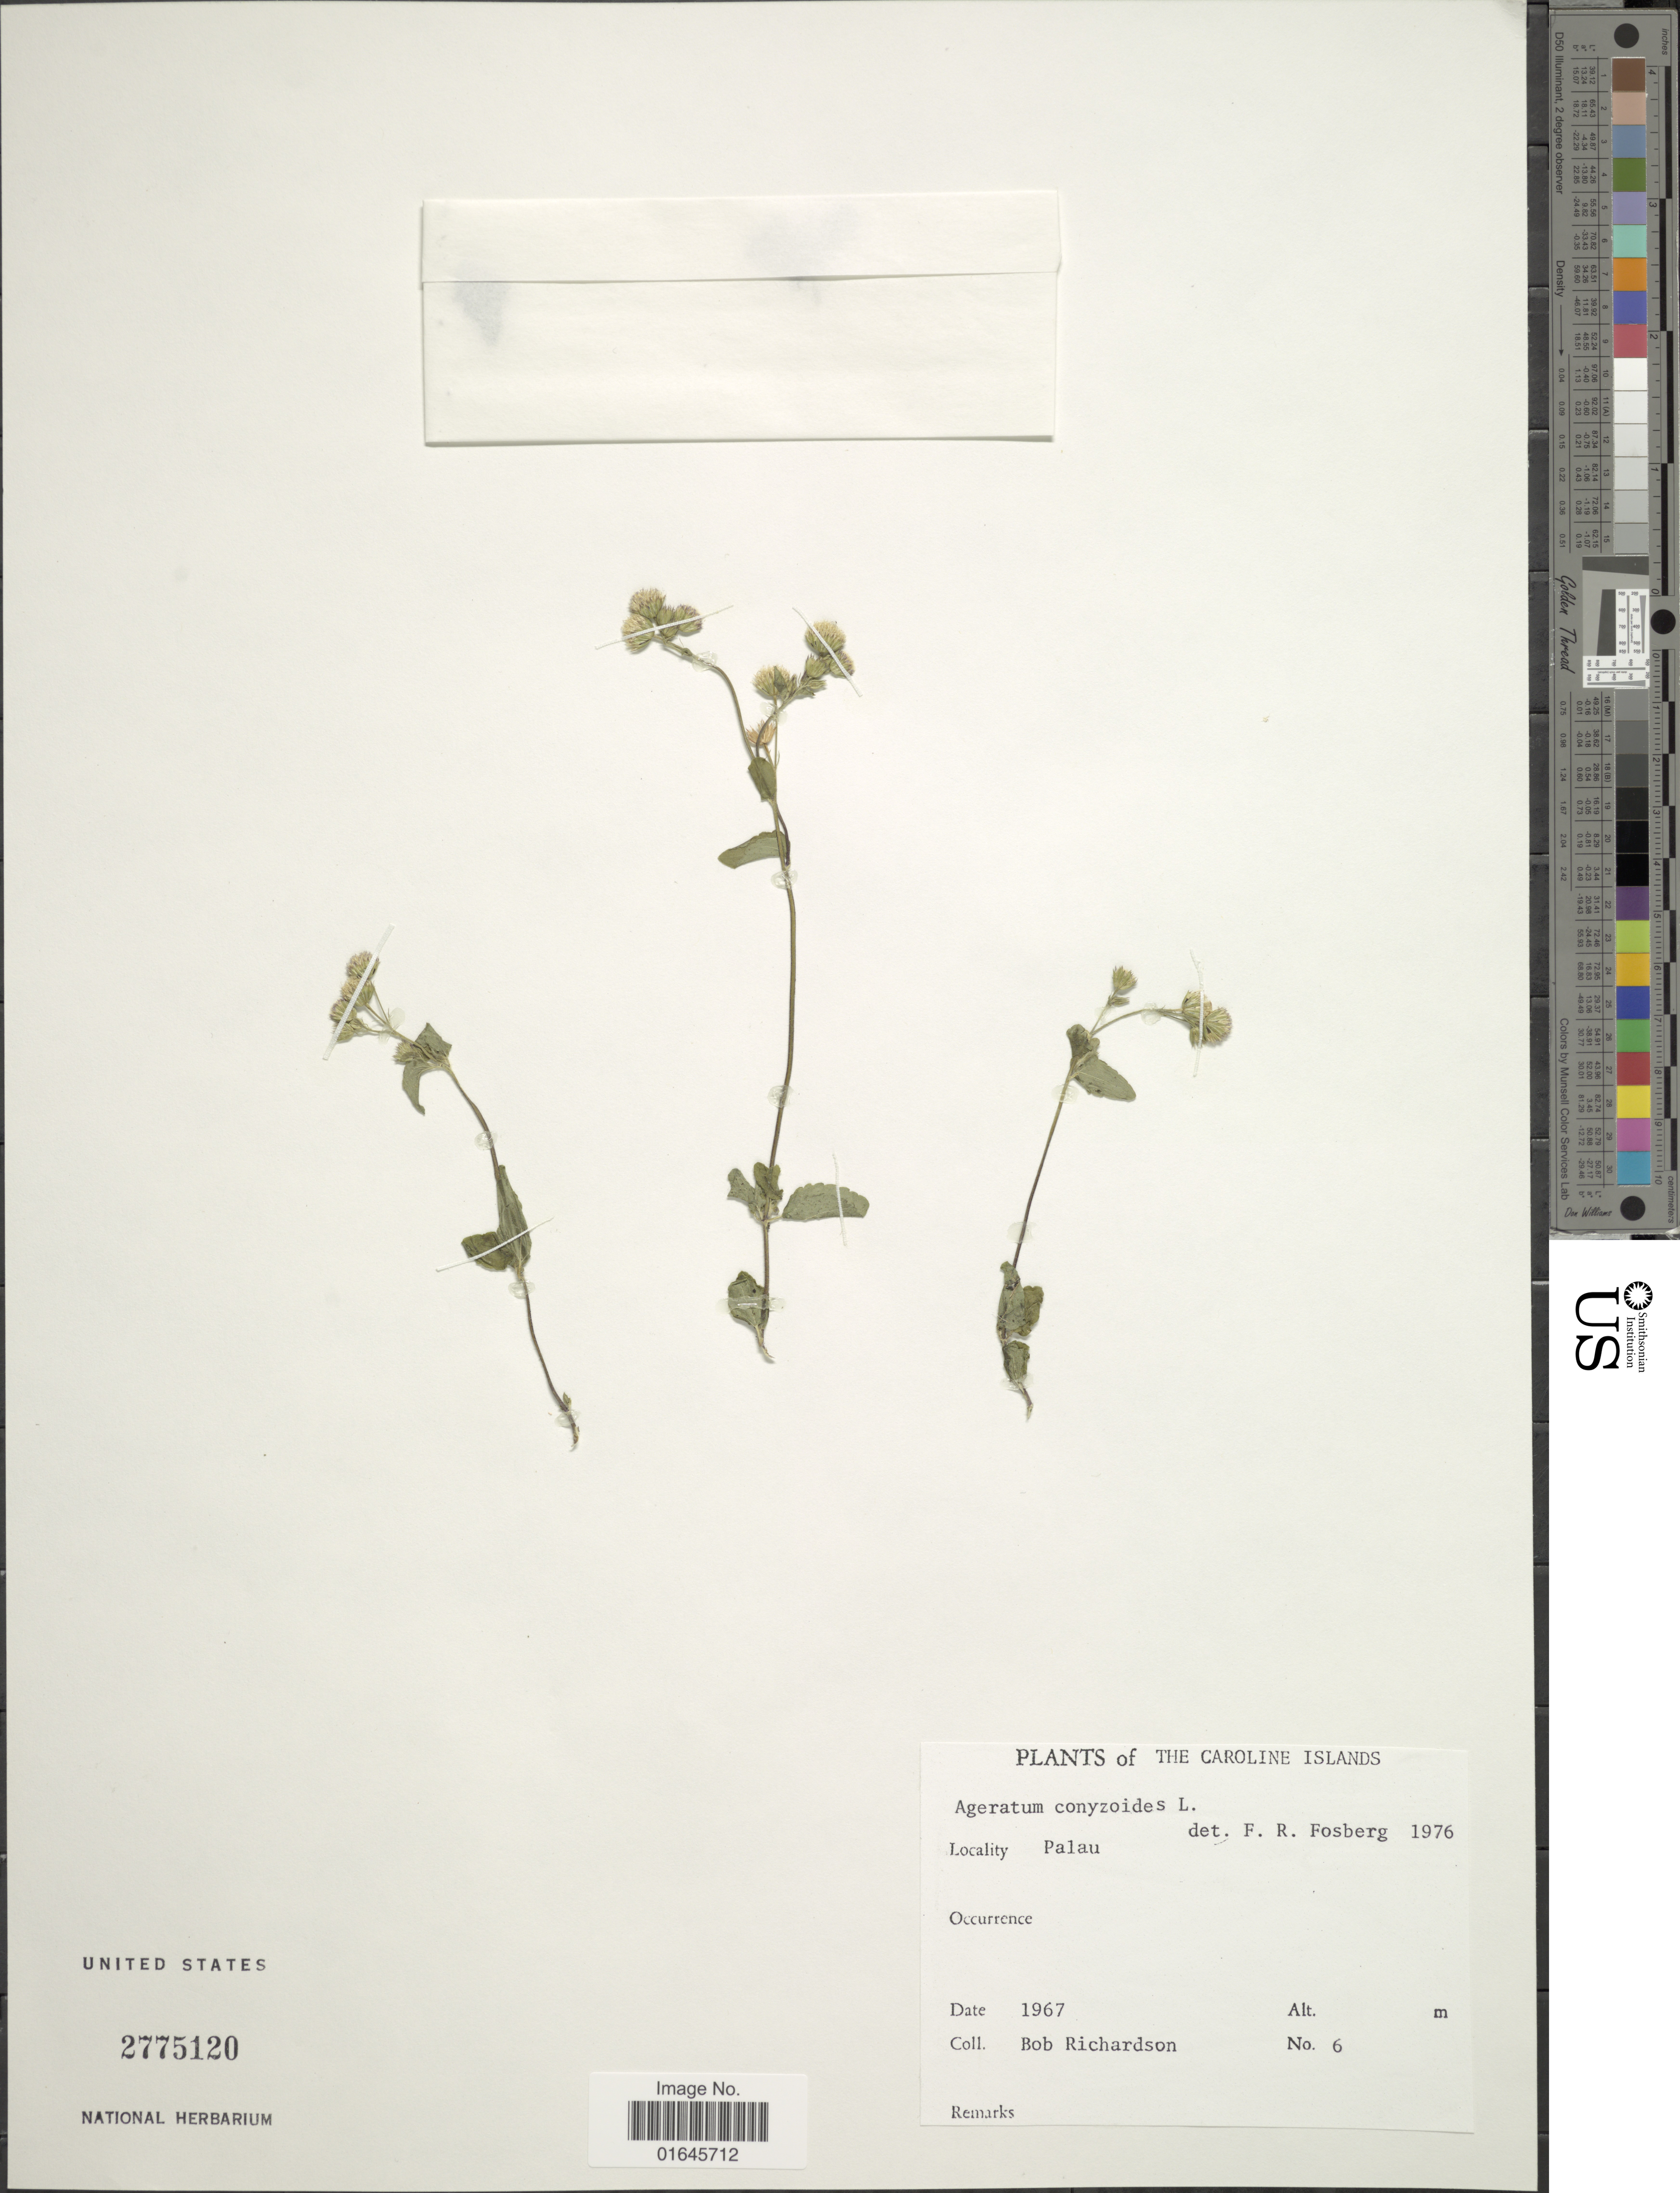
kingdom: Plantae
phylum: Tracheophyta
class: Magnoliopsida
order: Asterales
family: Asteraceae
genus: Ageratum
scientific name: Ageratum conyzoides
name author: L.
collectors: B. Richardson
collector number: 6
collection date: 1967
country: Palau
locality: The Caroline Islands, Palau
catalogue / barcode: US 2775120